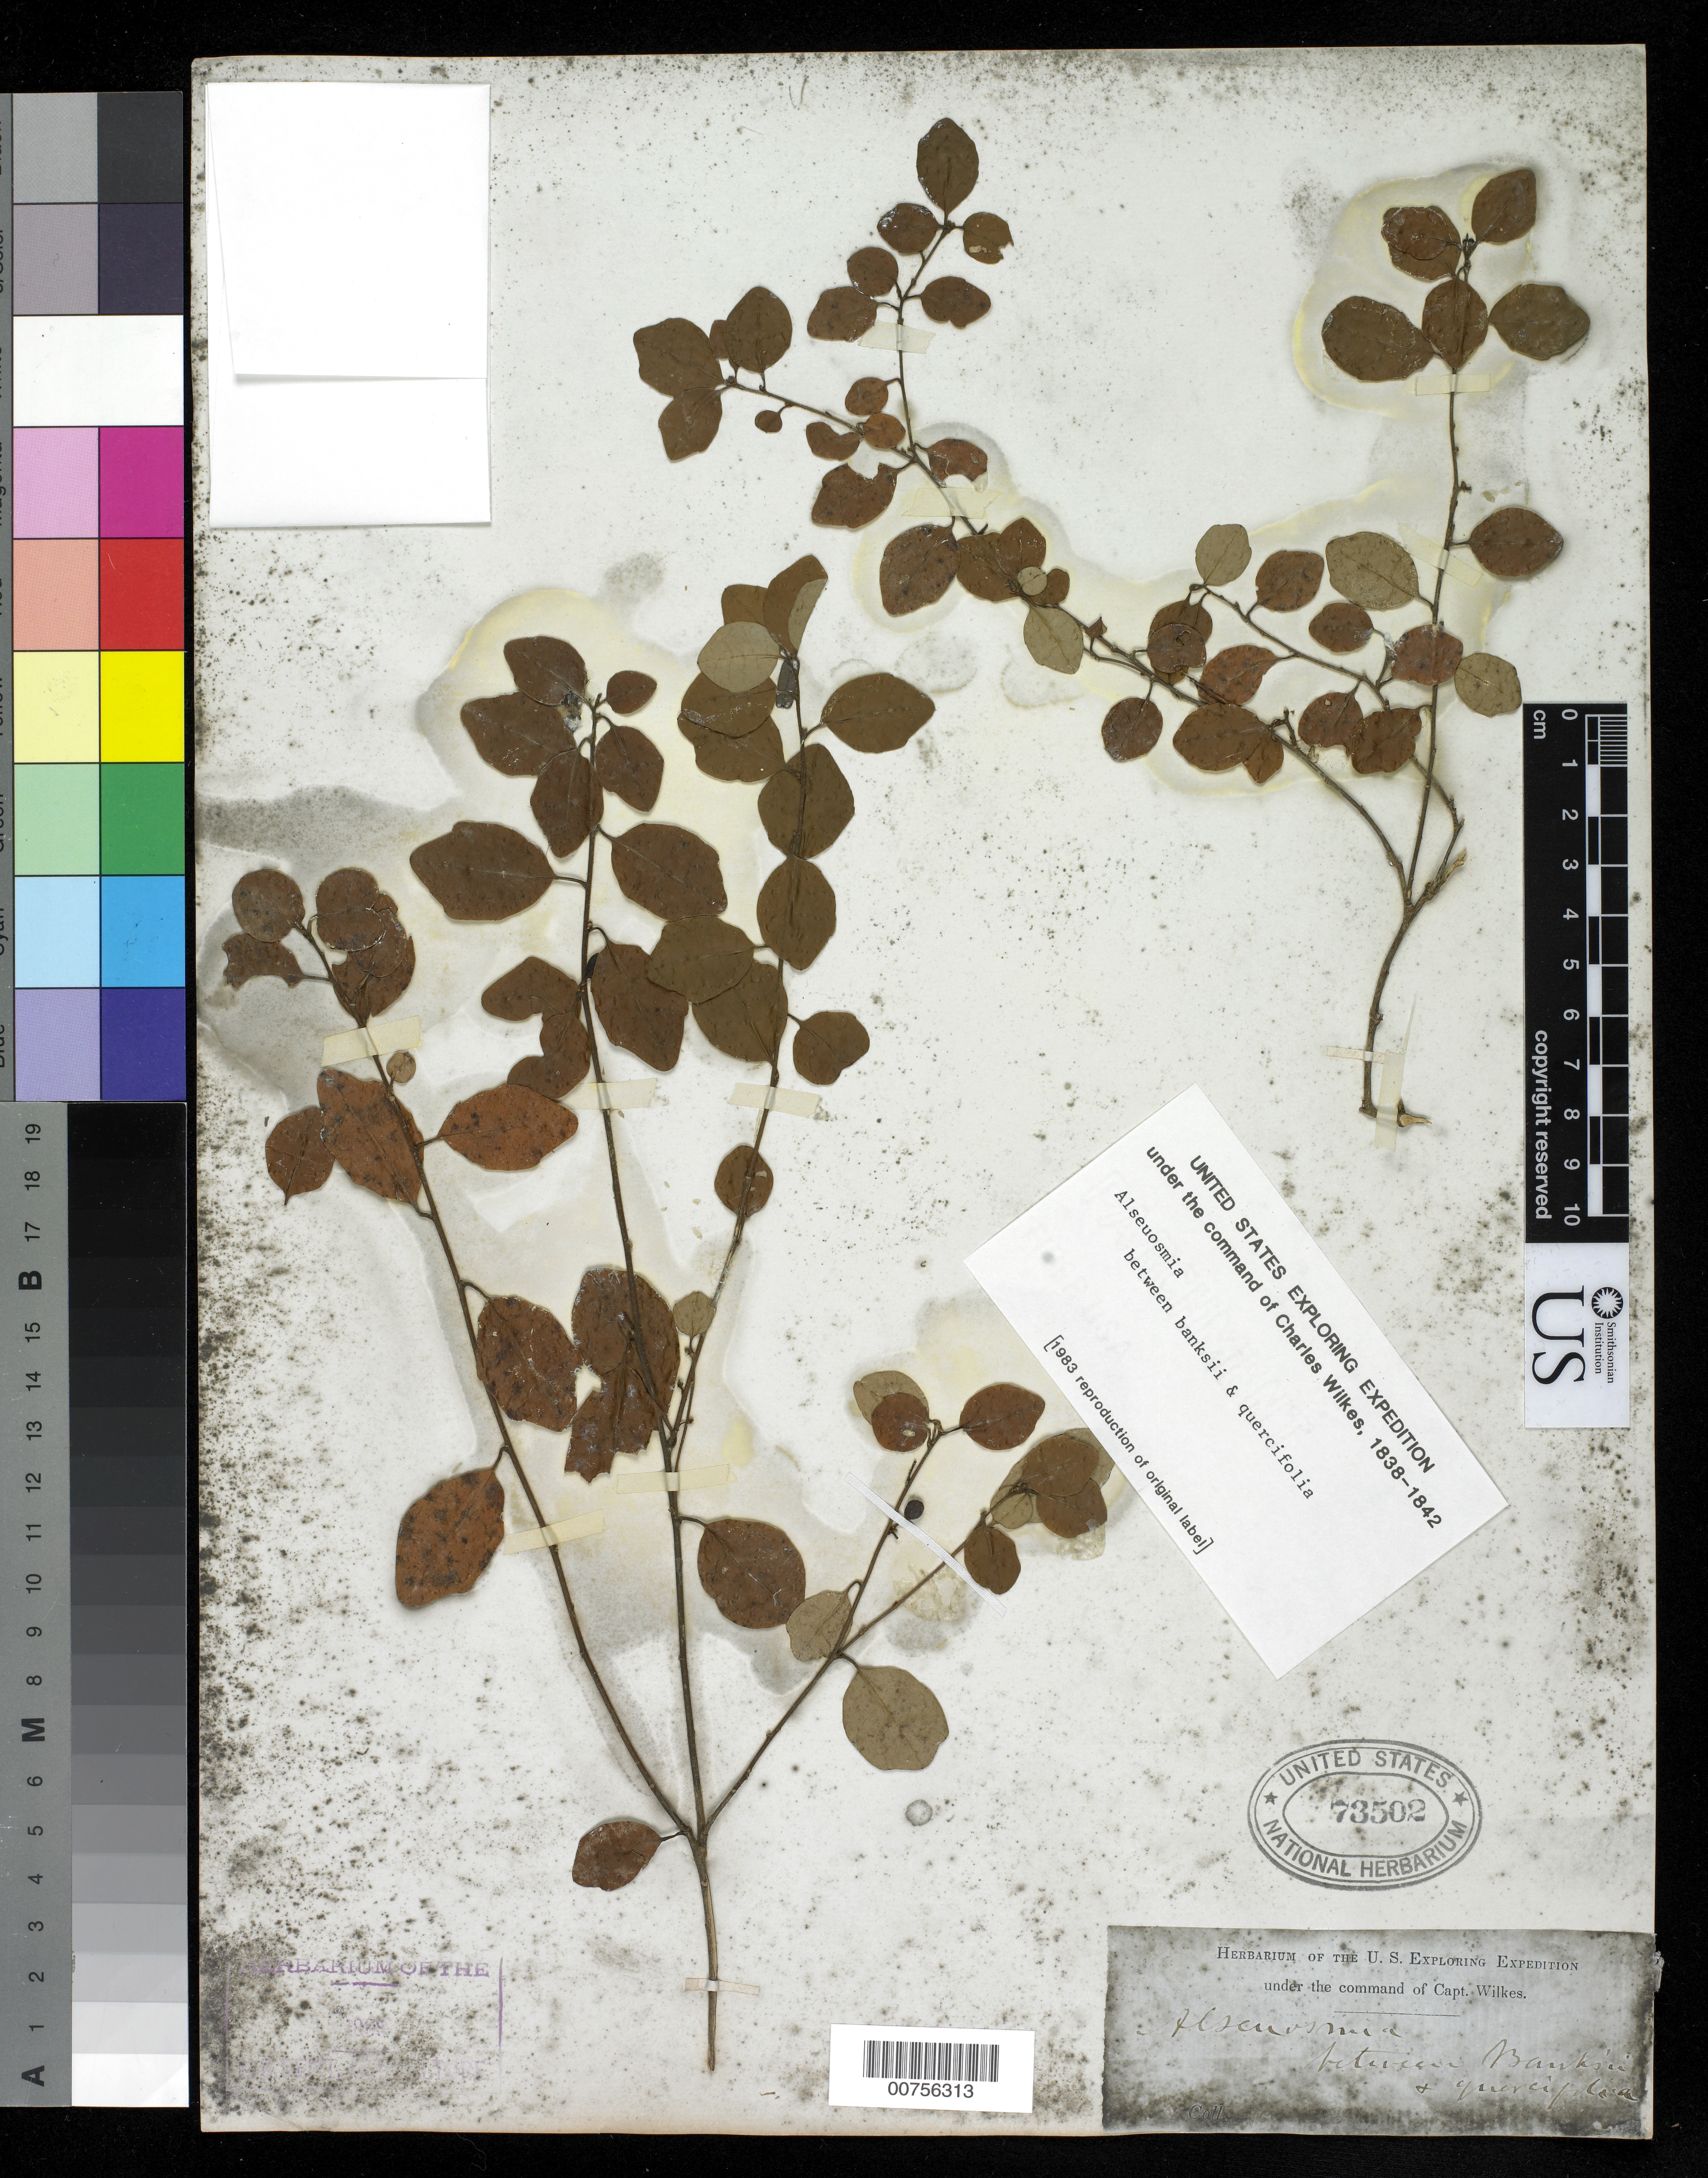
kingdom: Plantae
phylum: Tracheophyta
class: Magnoliopsida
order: Asterales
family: Alseuosmiaceae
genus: Alseuosmia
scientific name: Alseuosmia banksii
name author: A. Cunn.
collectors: Wilkes Explor. Exped.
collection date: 1838/1842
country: United States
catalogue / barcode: US 73502